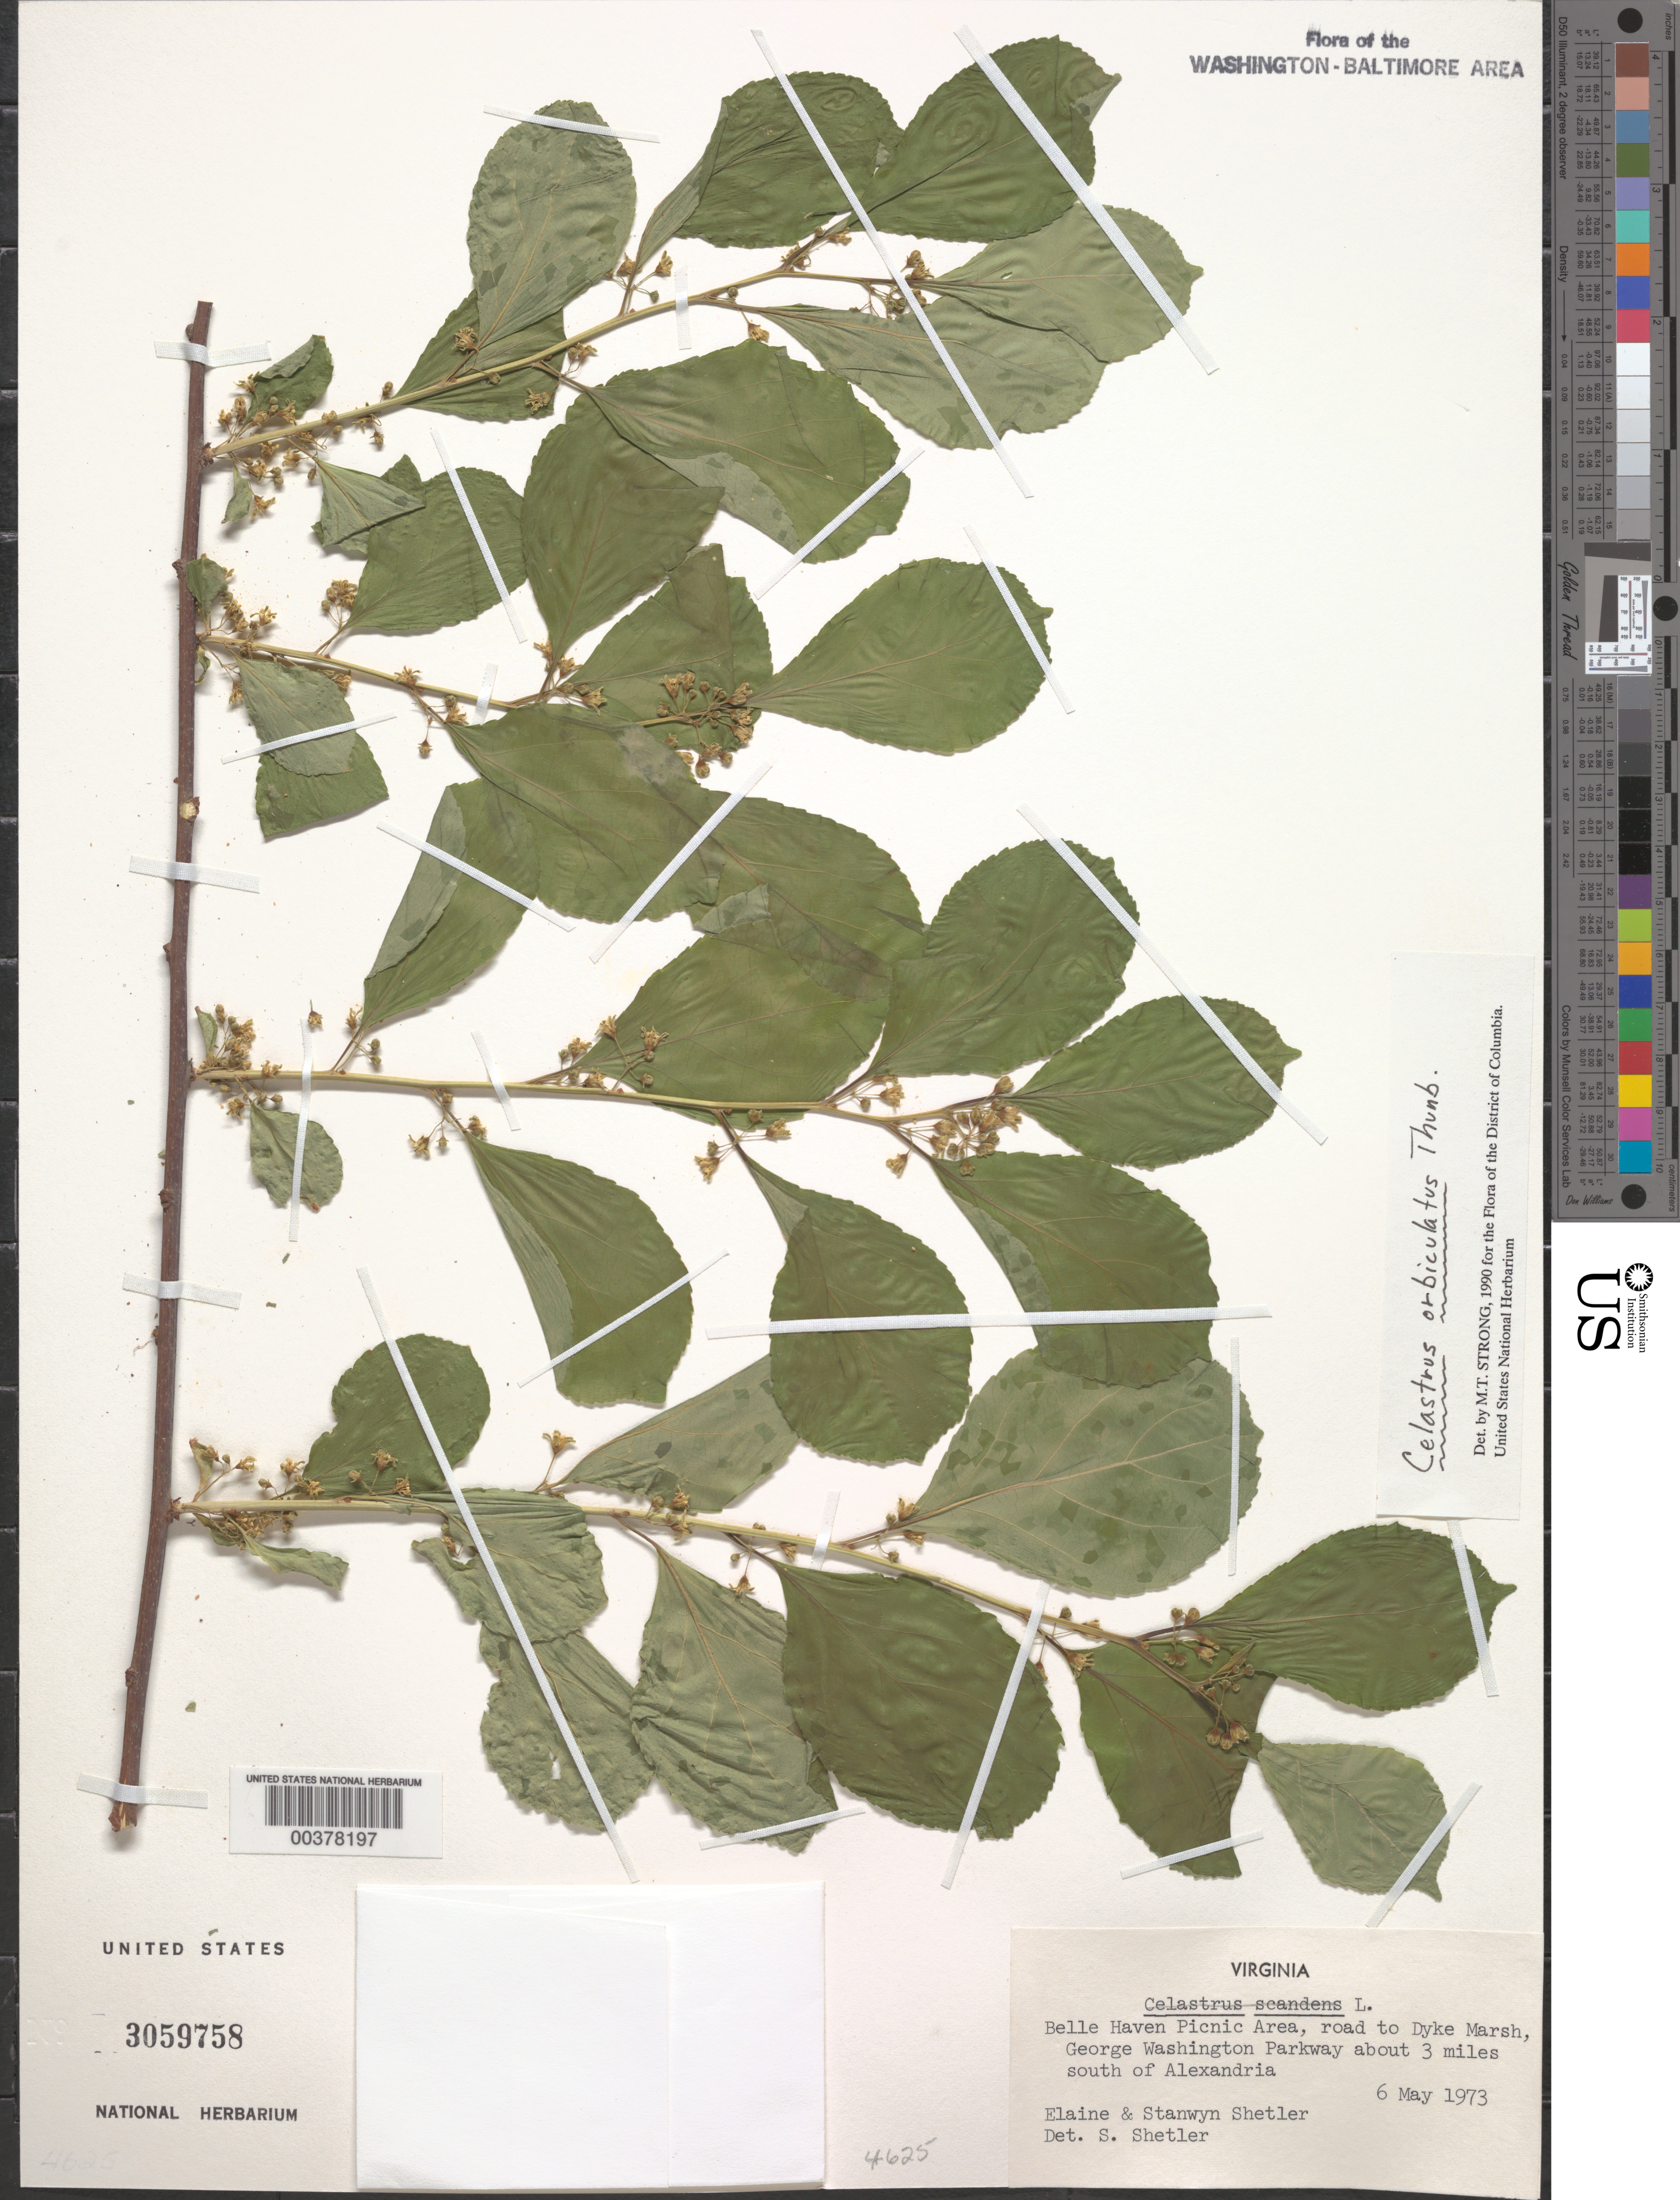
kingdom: Plantae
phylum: Tracheophyta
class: Magnoliopsida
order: Celastrales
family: Celastraceae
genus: Celastrus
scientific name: Celastrus orbiculatus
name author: Thunb.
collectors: S. Shetler & E. R. Shetler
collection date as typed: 06 May 1973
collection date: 1973-05-06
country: United States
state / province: Virginia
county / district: Fairfax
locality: Belle Haven Picnic Area, road to Dyke Marsh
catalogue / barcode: US 3059758